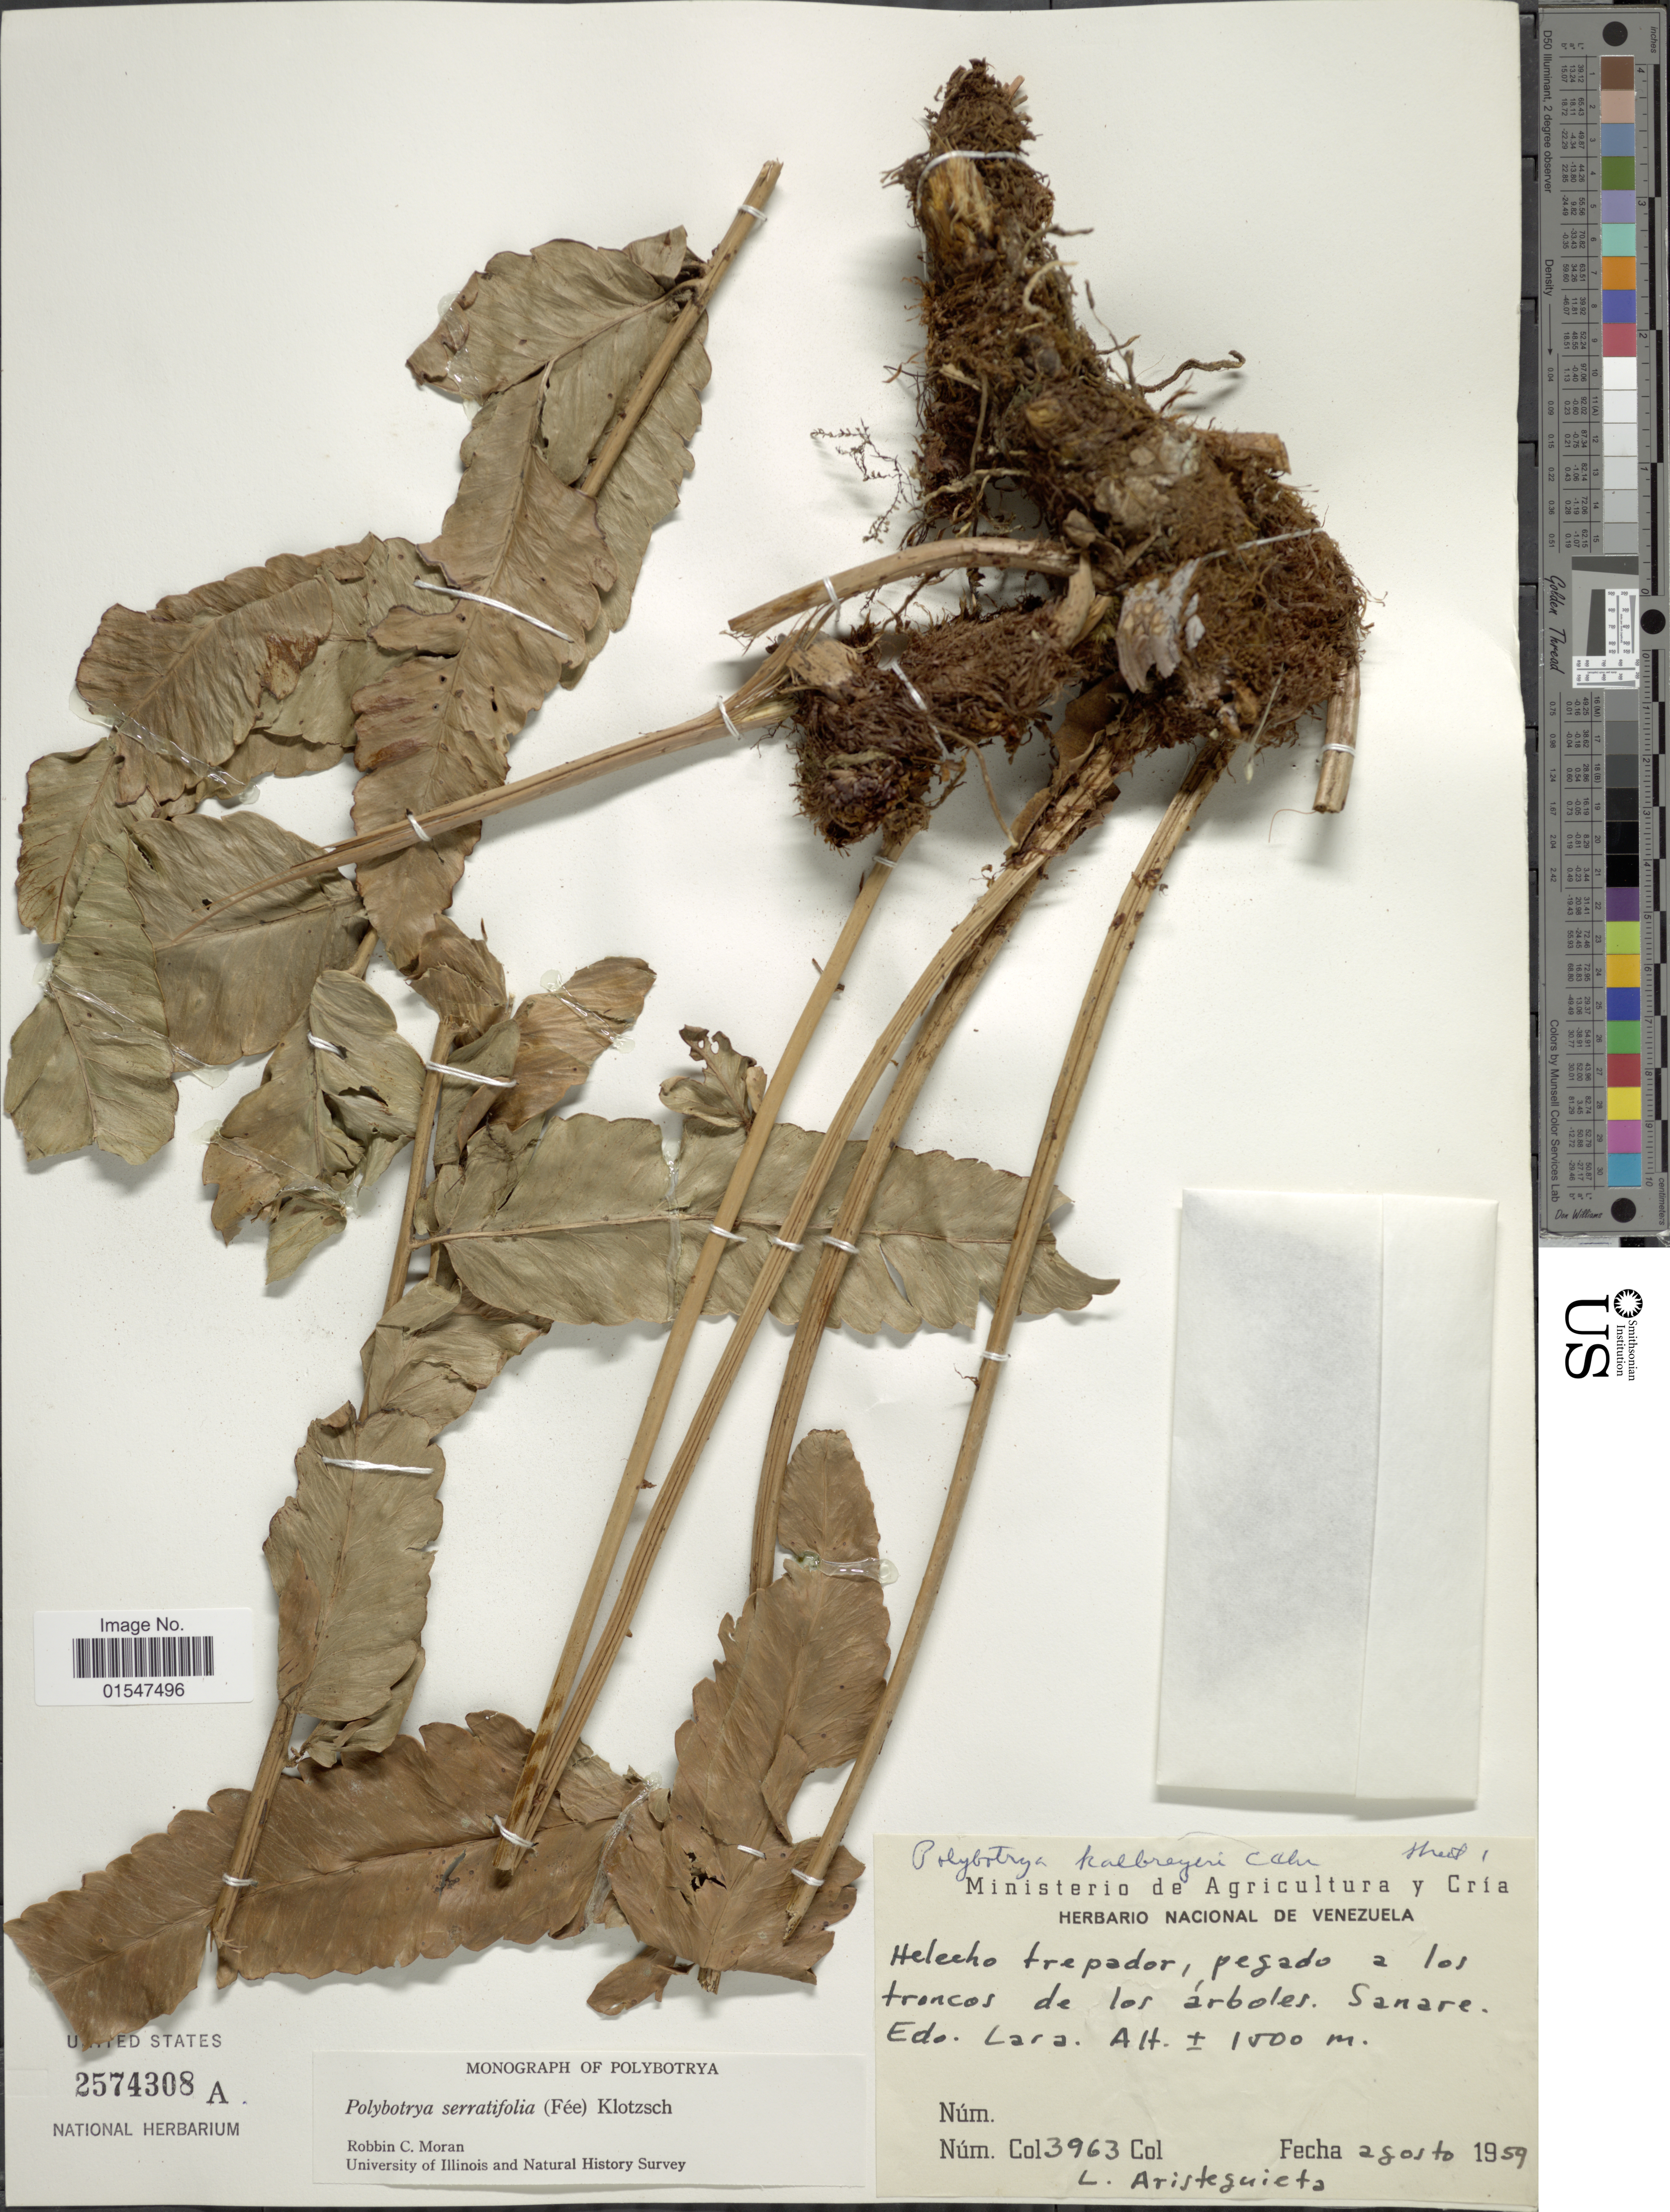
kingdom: Plantae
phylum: Tracheophyta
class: Polypodiopsida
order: Polypodiales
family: Dryopteridaceae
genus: Polybotrya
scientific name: Polybotrya serratifolia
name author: (Fée) Klotzsch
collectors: L. Aristeguieta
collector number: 3963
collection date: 1959-08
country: Venezuela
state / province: Lara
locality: Sanare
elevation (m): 100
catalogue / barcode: US 2574308A